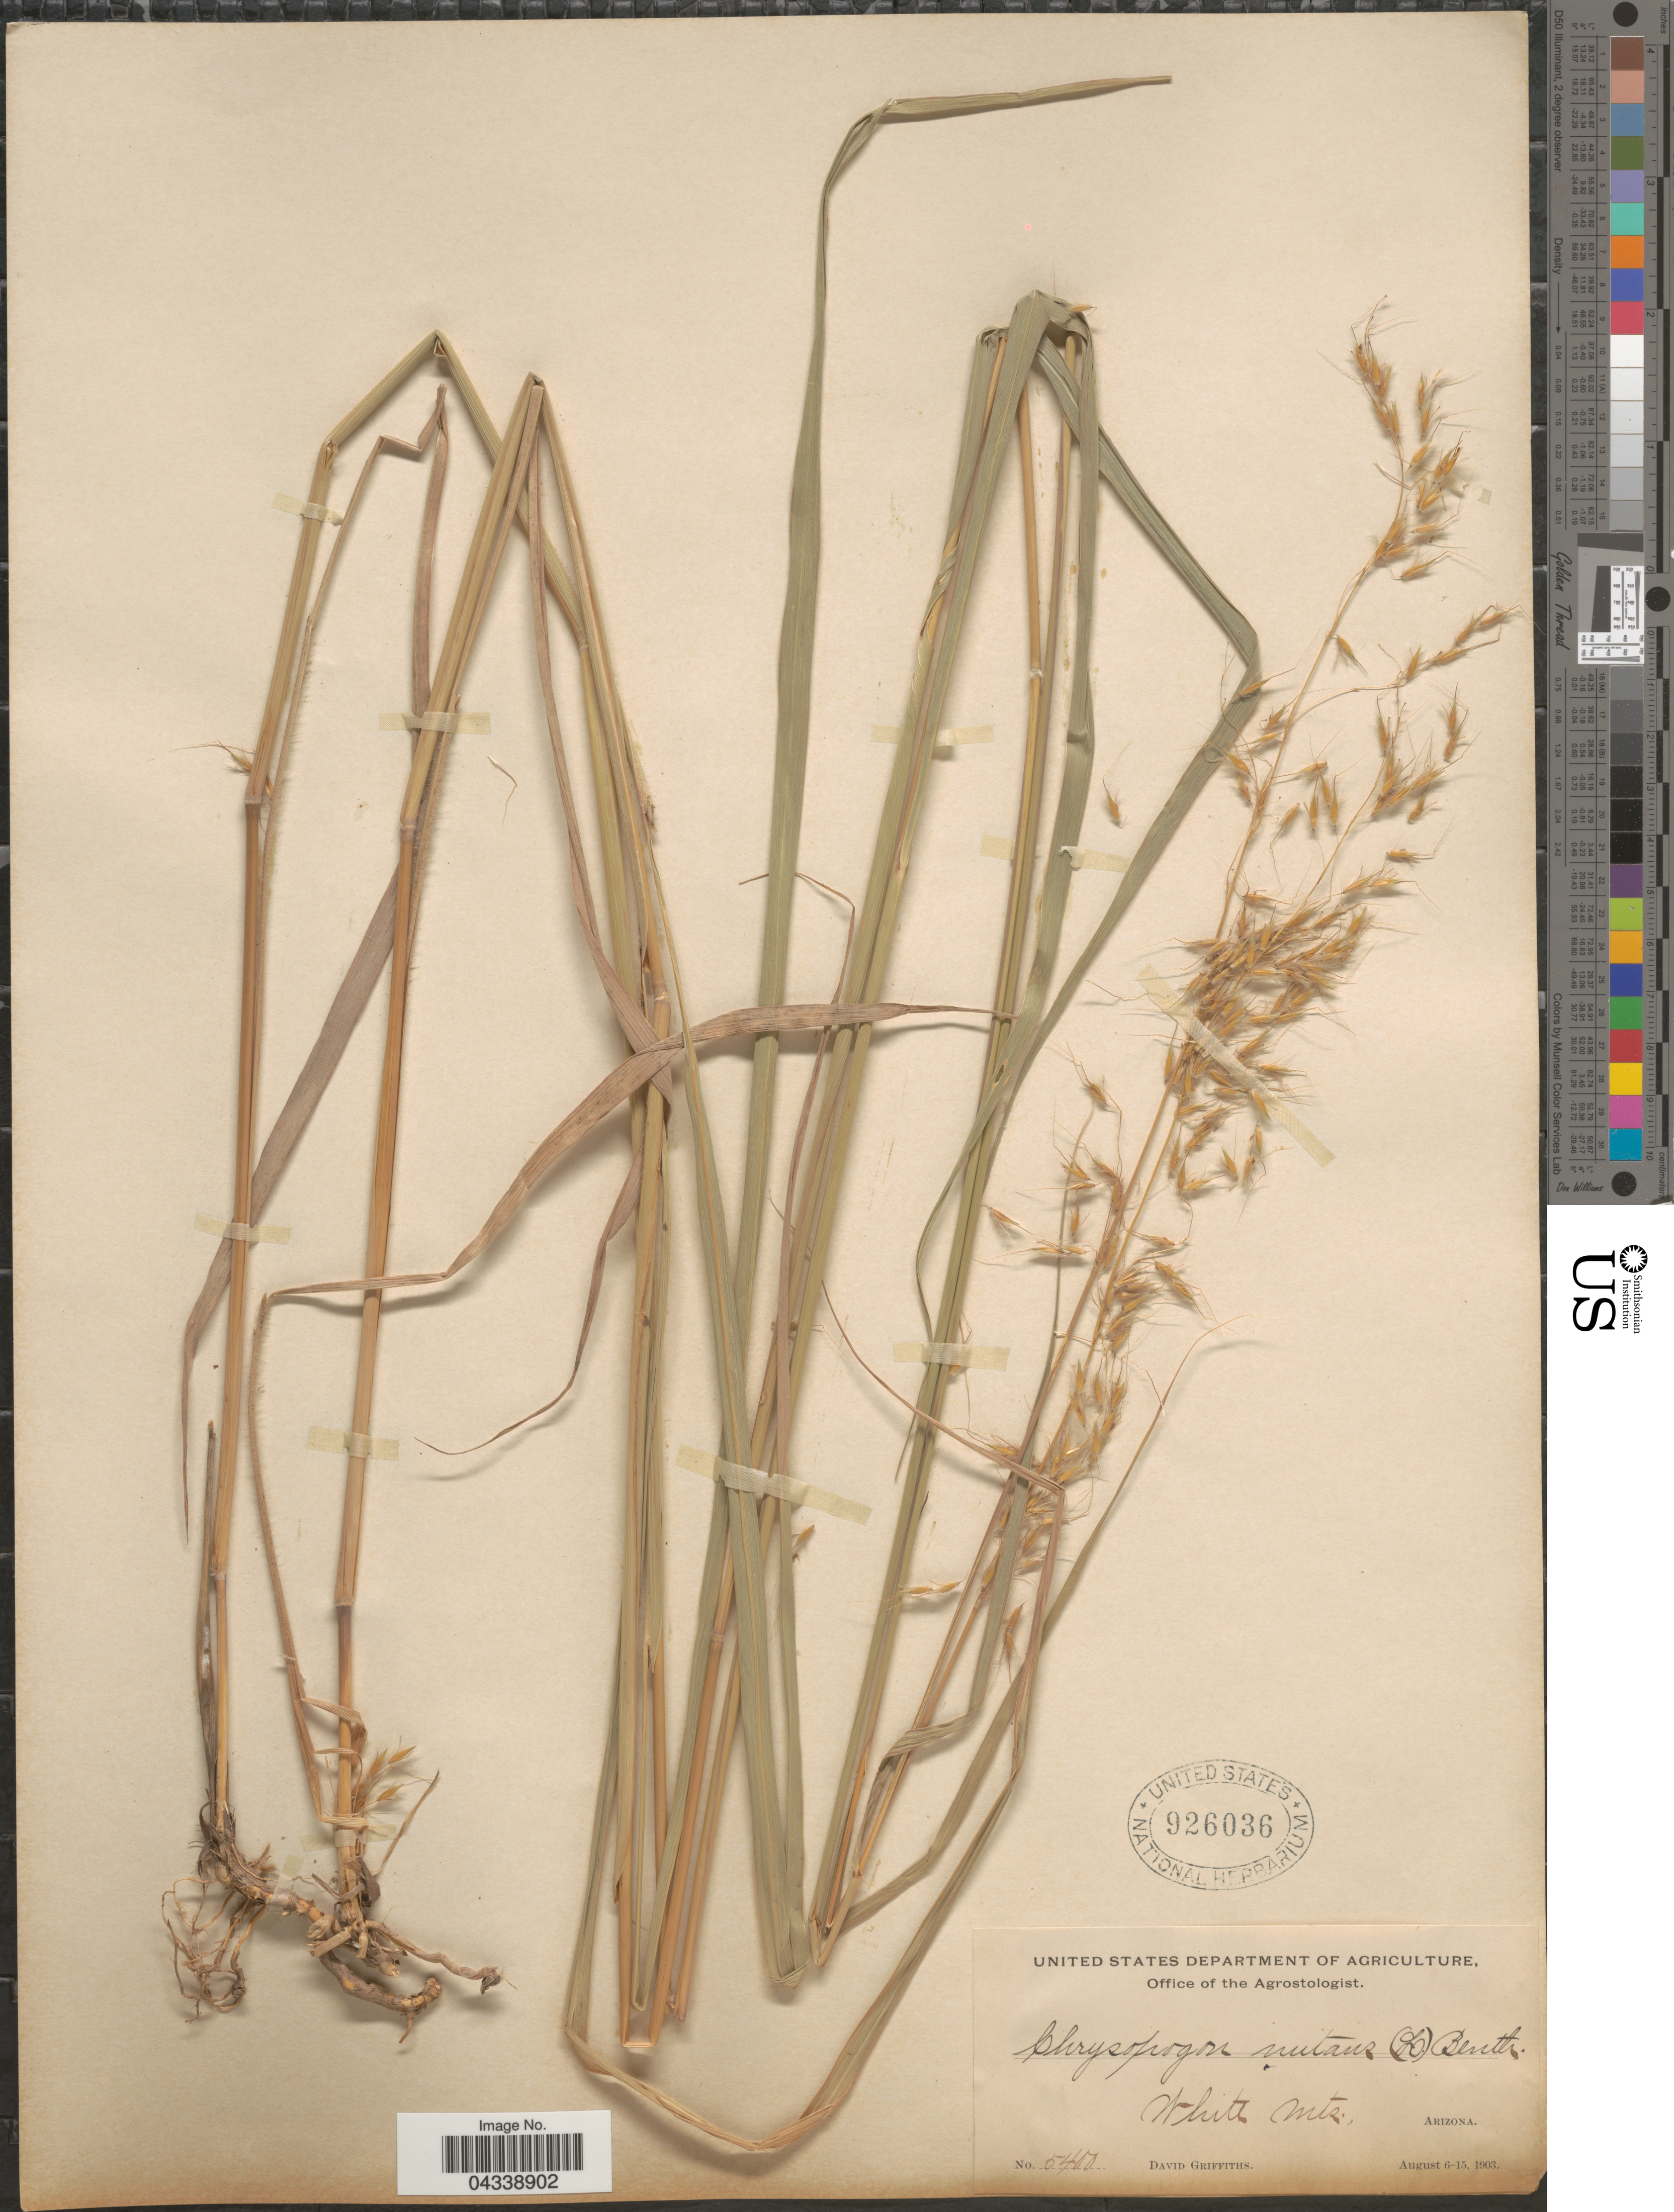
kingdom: Plantae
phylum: Tracheophyta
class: Liliopsida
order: Poales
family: Poaceae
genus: Sorghastrum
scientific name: Sorghastrum nutans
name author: (L.) Nash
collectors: D. Griffiths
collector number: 5400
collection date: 1903-08-06/1903-08-15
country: United States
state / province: Arizona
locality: White Mts.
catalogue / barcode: US 926036